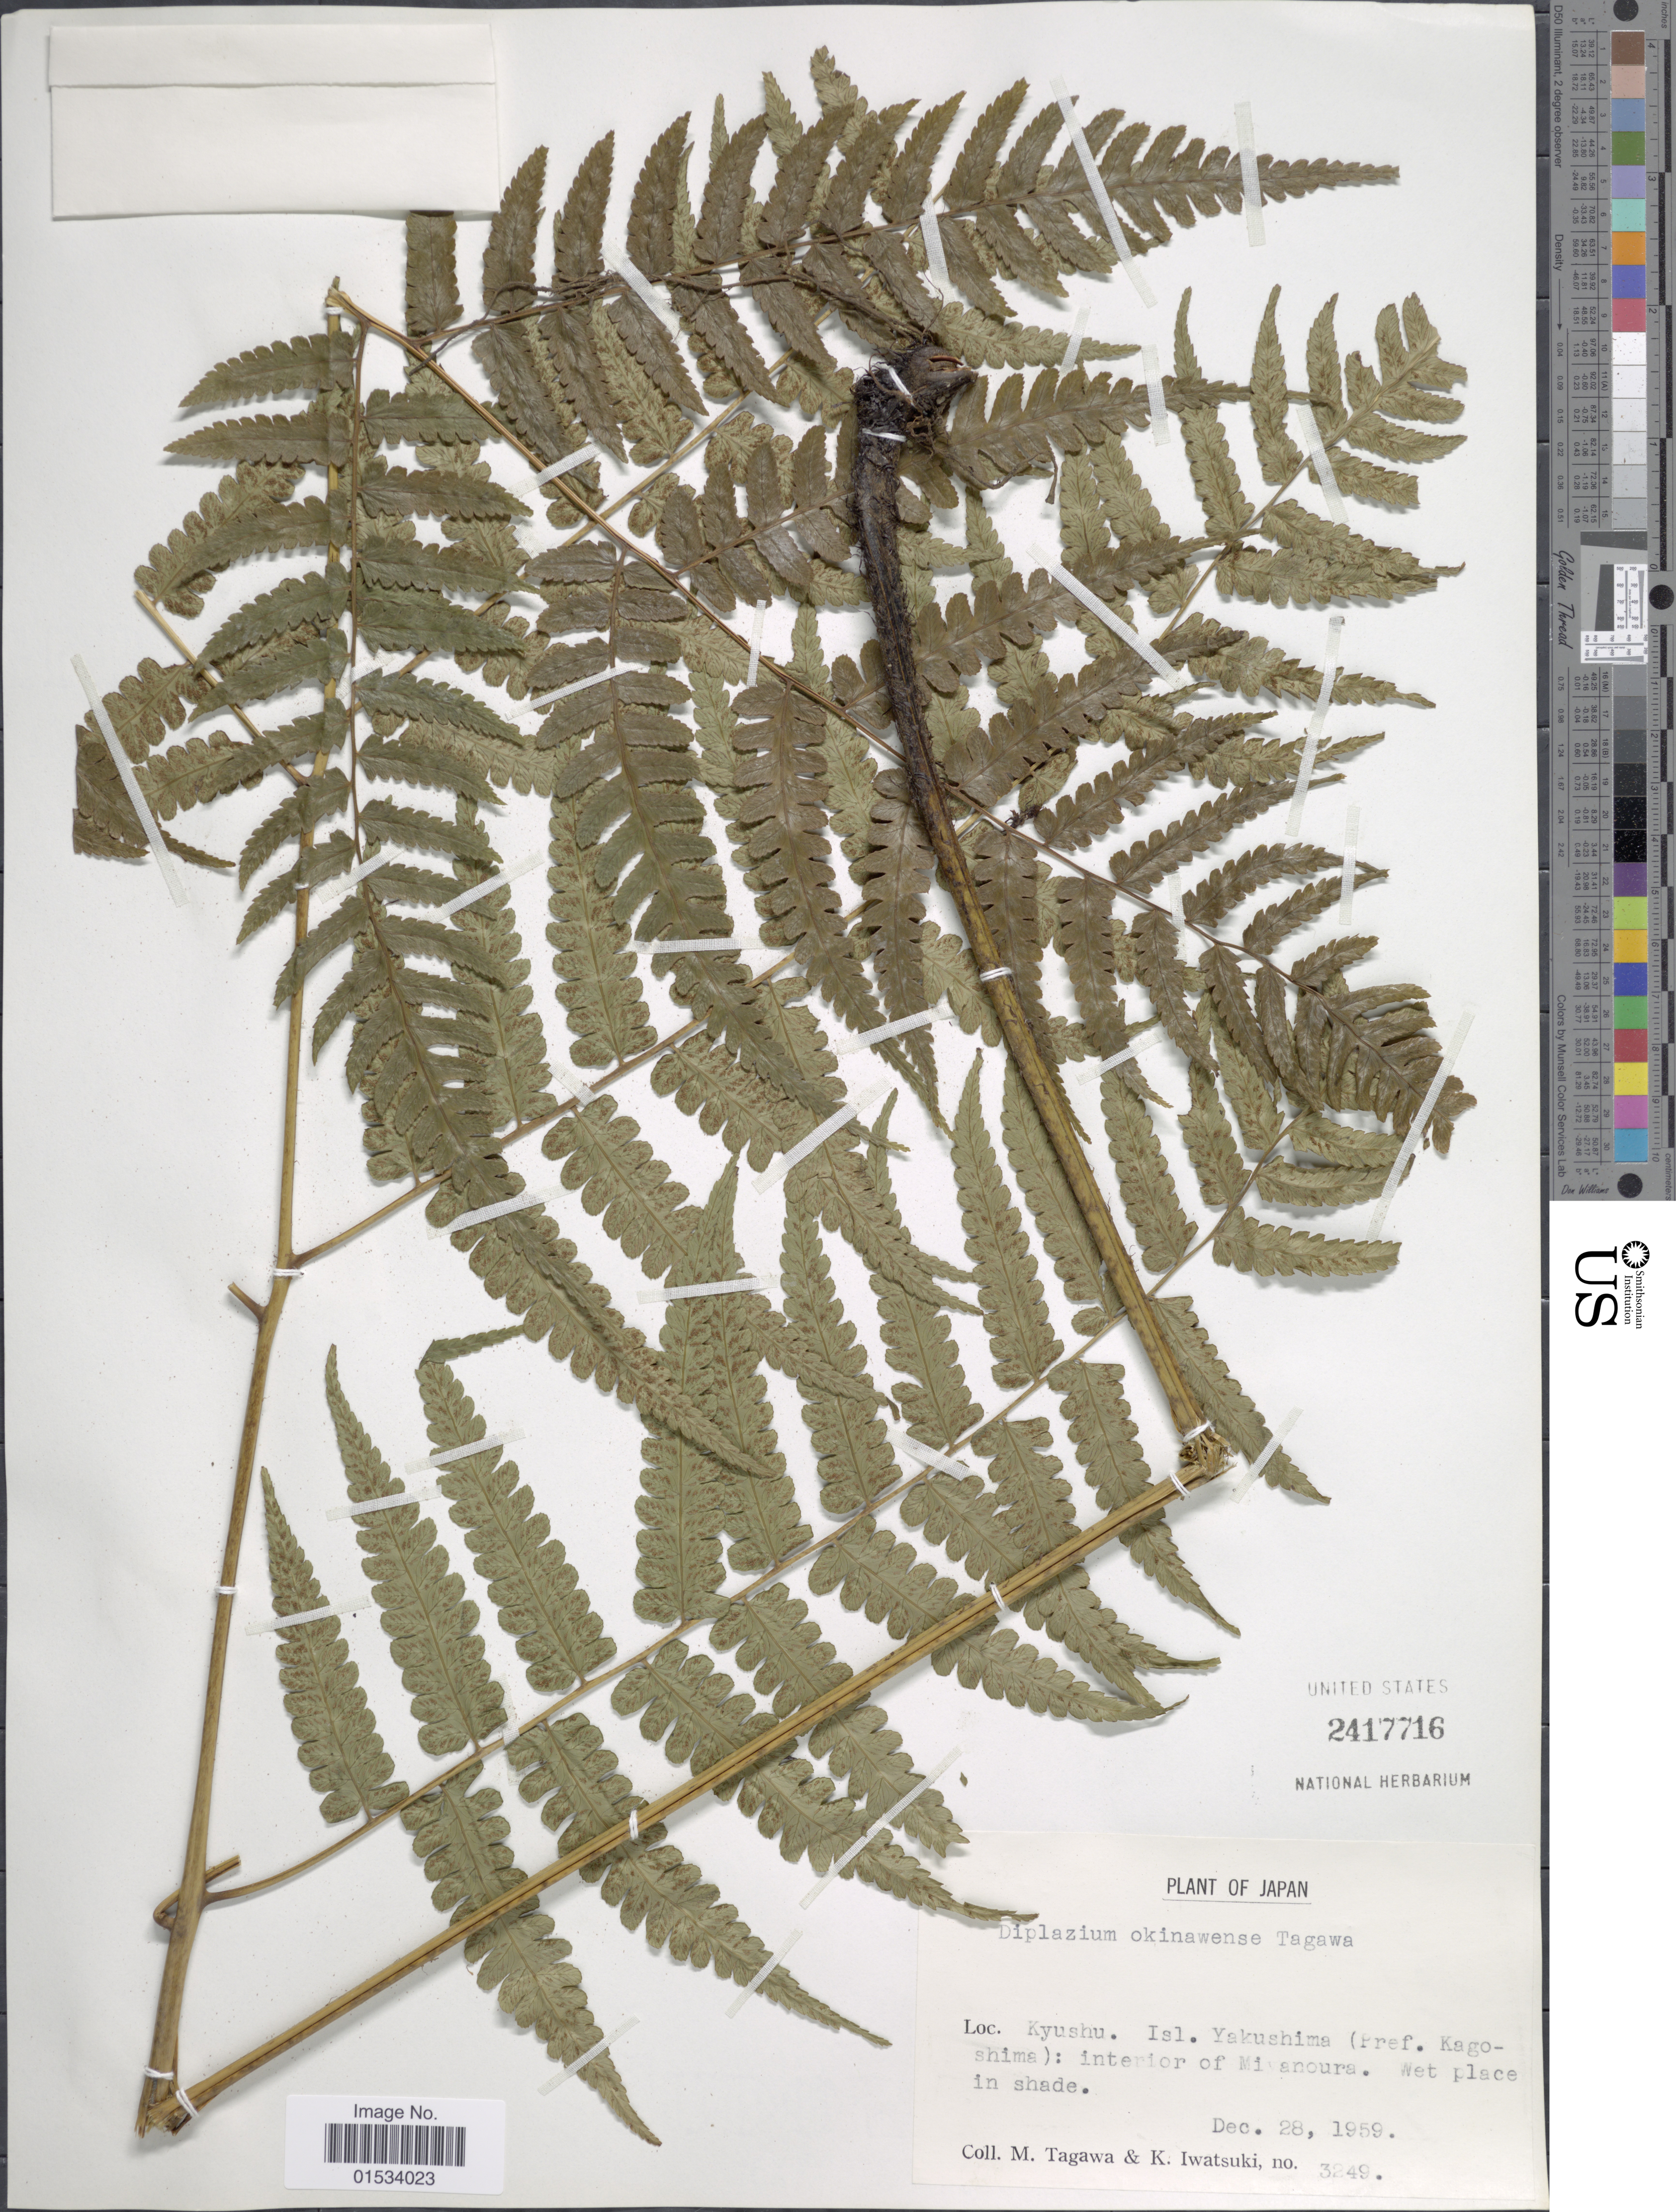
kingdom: Plantae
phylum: Tracheophyta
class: Polypodiopsida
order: Polypodiales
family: Athyriaceae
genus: Diplazium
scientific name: Diplazium okinawaense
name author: Tagawa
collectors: M. Tagawa & K. Iwatsuki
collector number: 3249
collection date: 1959-12-28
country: Japan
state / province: Kagosima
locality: Kyushu. Isl. Yakushima, interior of Miyanoura.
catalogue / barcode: US 2417716